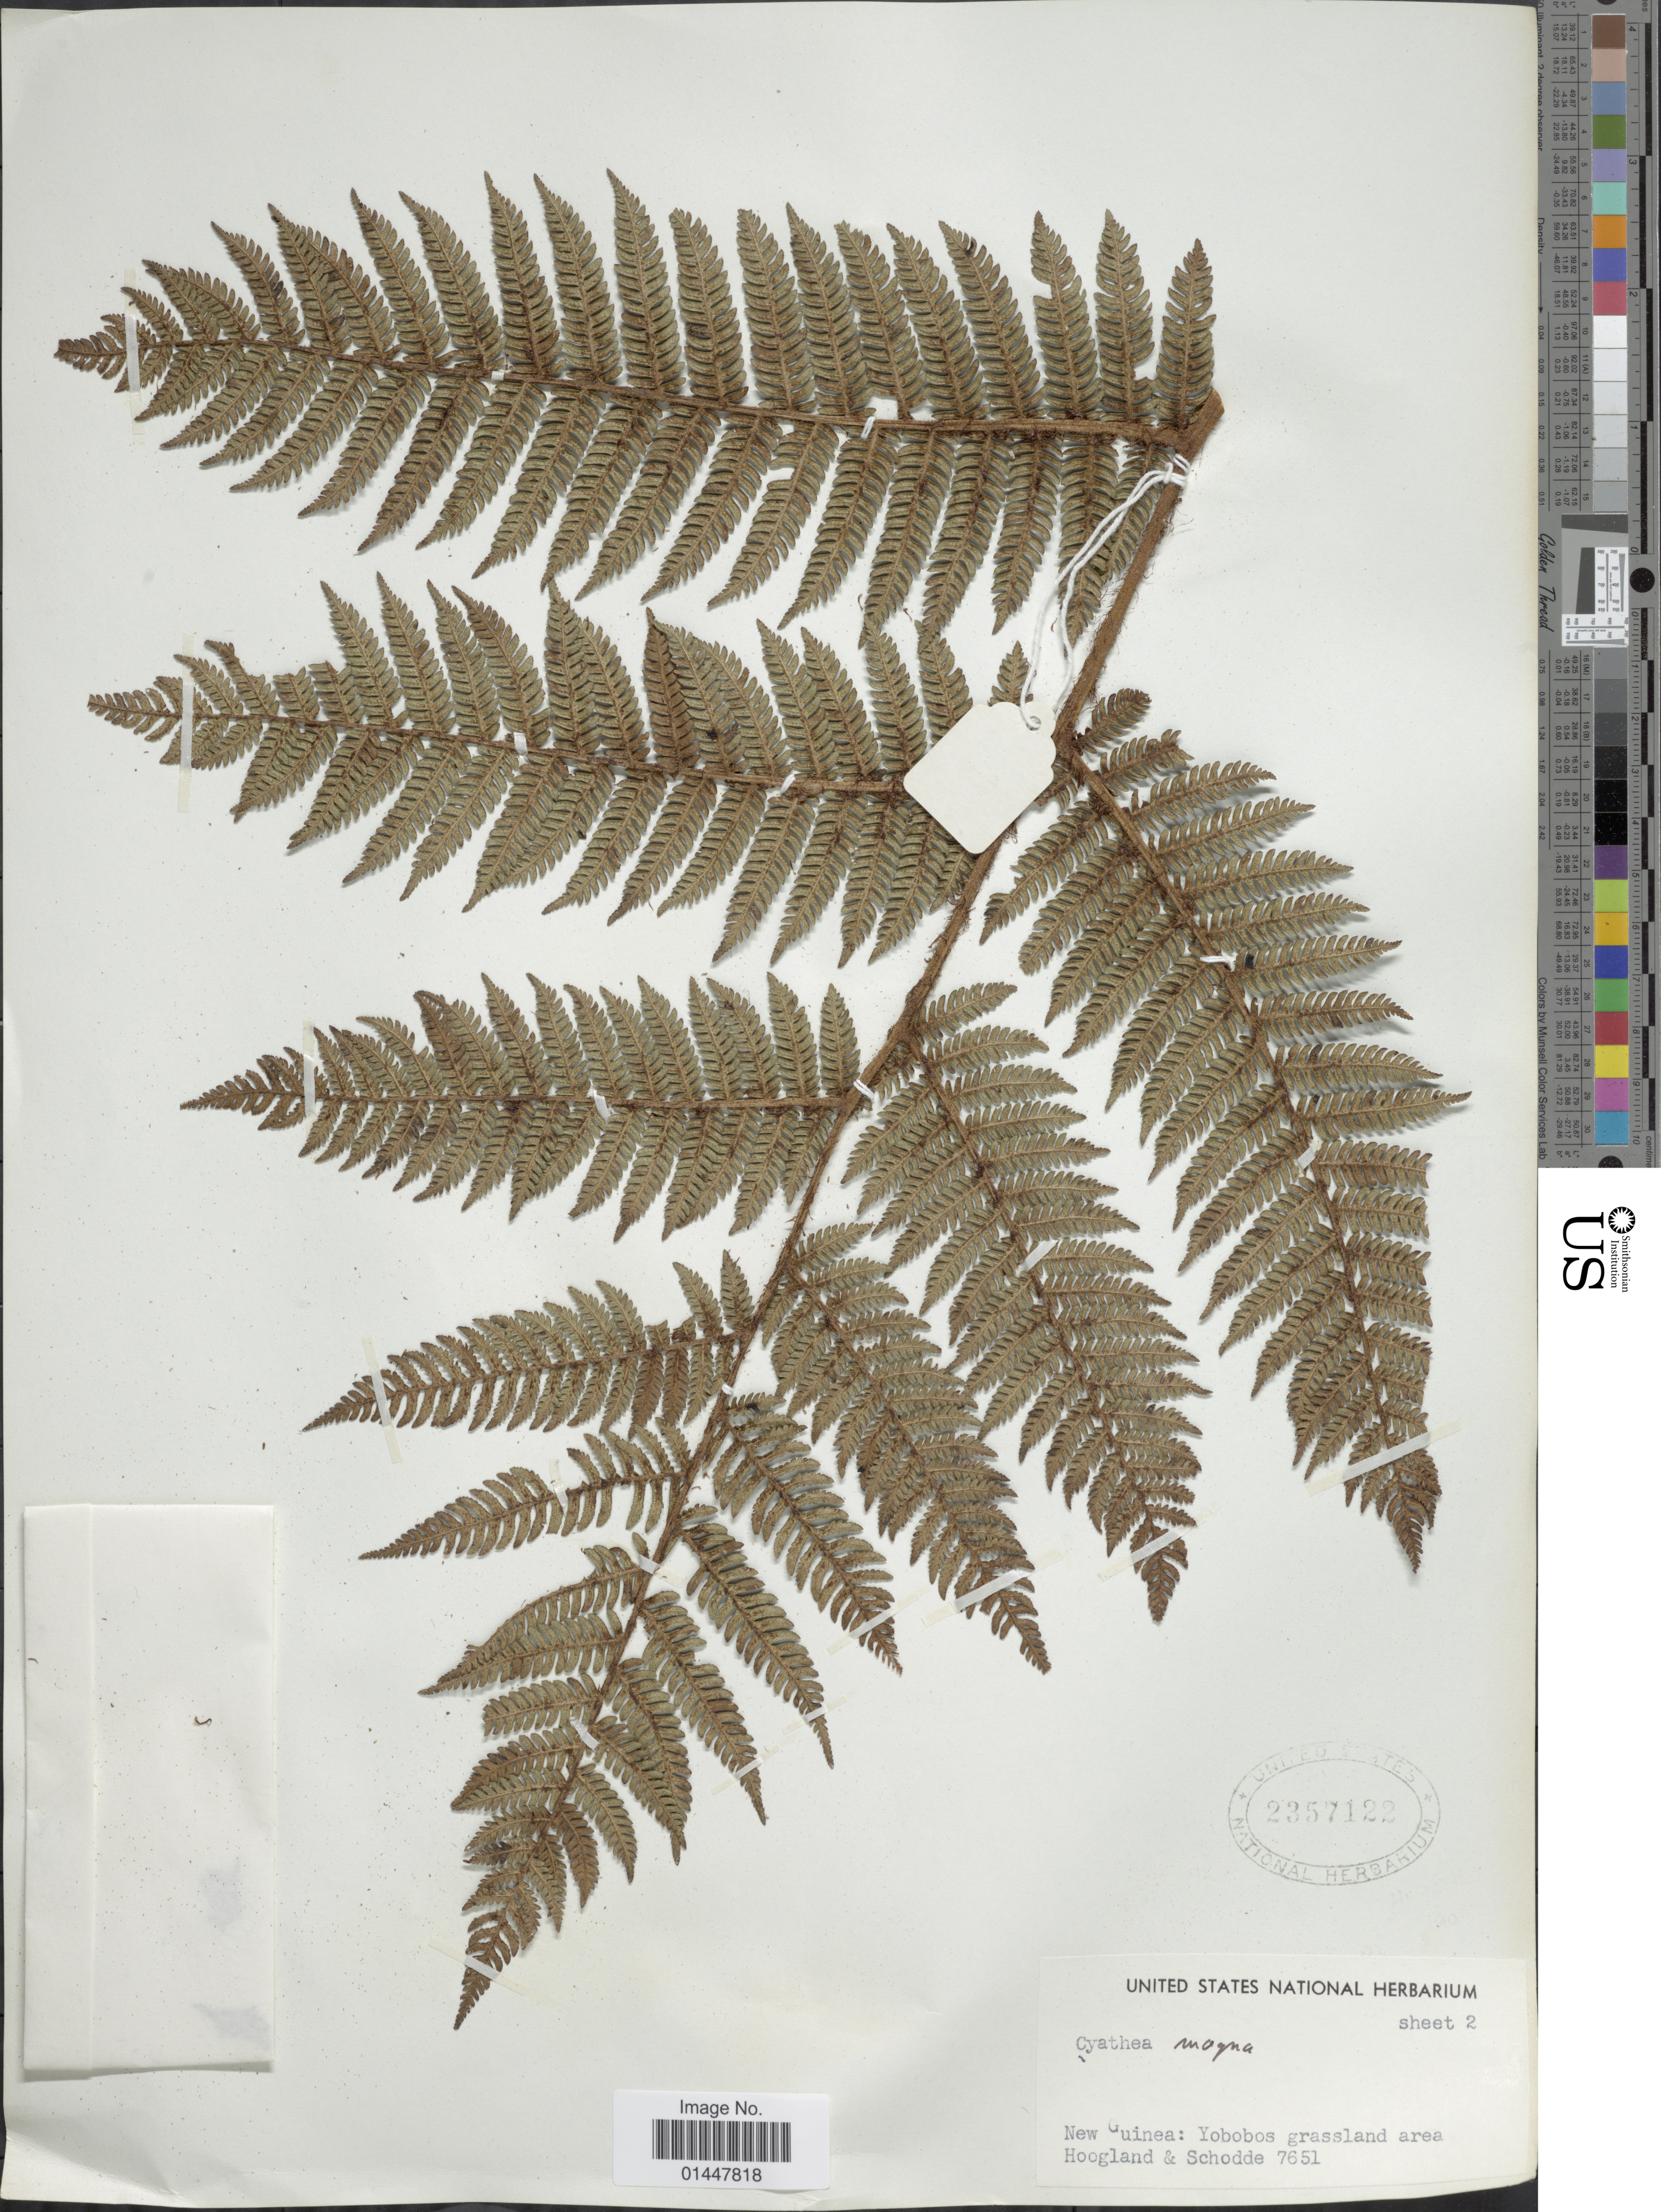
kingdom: Plantae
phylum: Tracheophyta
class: Polypodiopsida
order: Cyatheales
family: Cyatheaceae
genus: Sphaeropteris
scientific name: Sphaeropteris magna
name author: (Copel.) R.M. Tryon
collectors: R. D. Hoogland & Schodde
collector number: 7651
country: Papua New Guinea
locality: New Guinea, Yobobos grassland area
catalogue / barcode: US 2357122